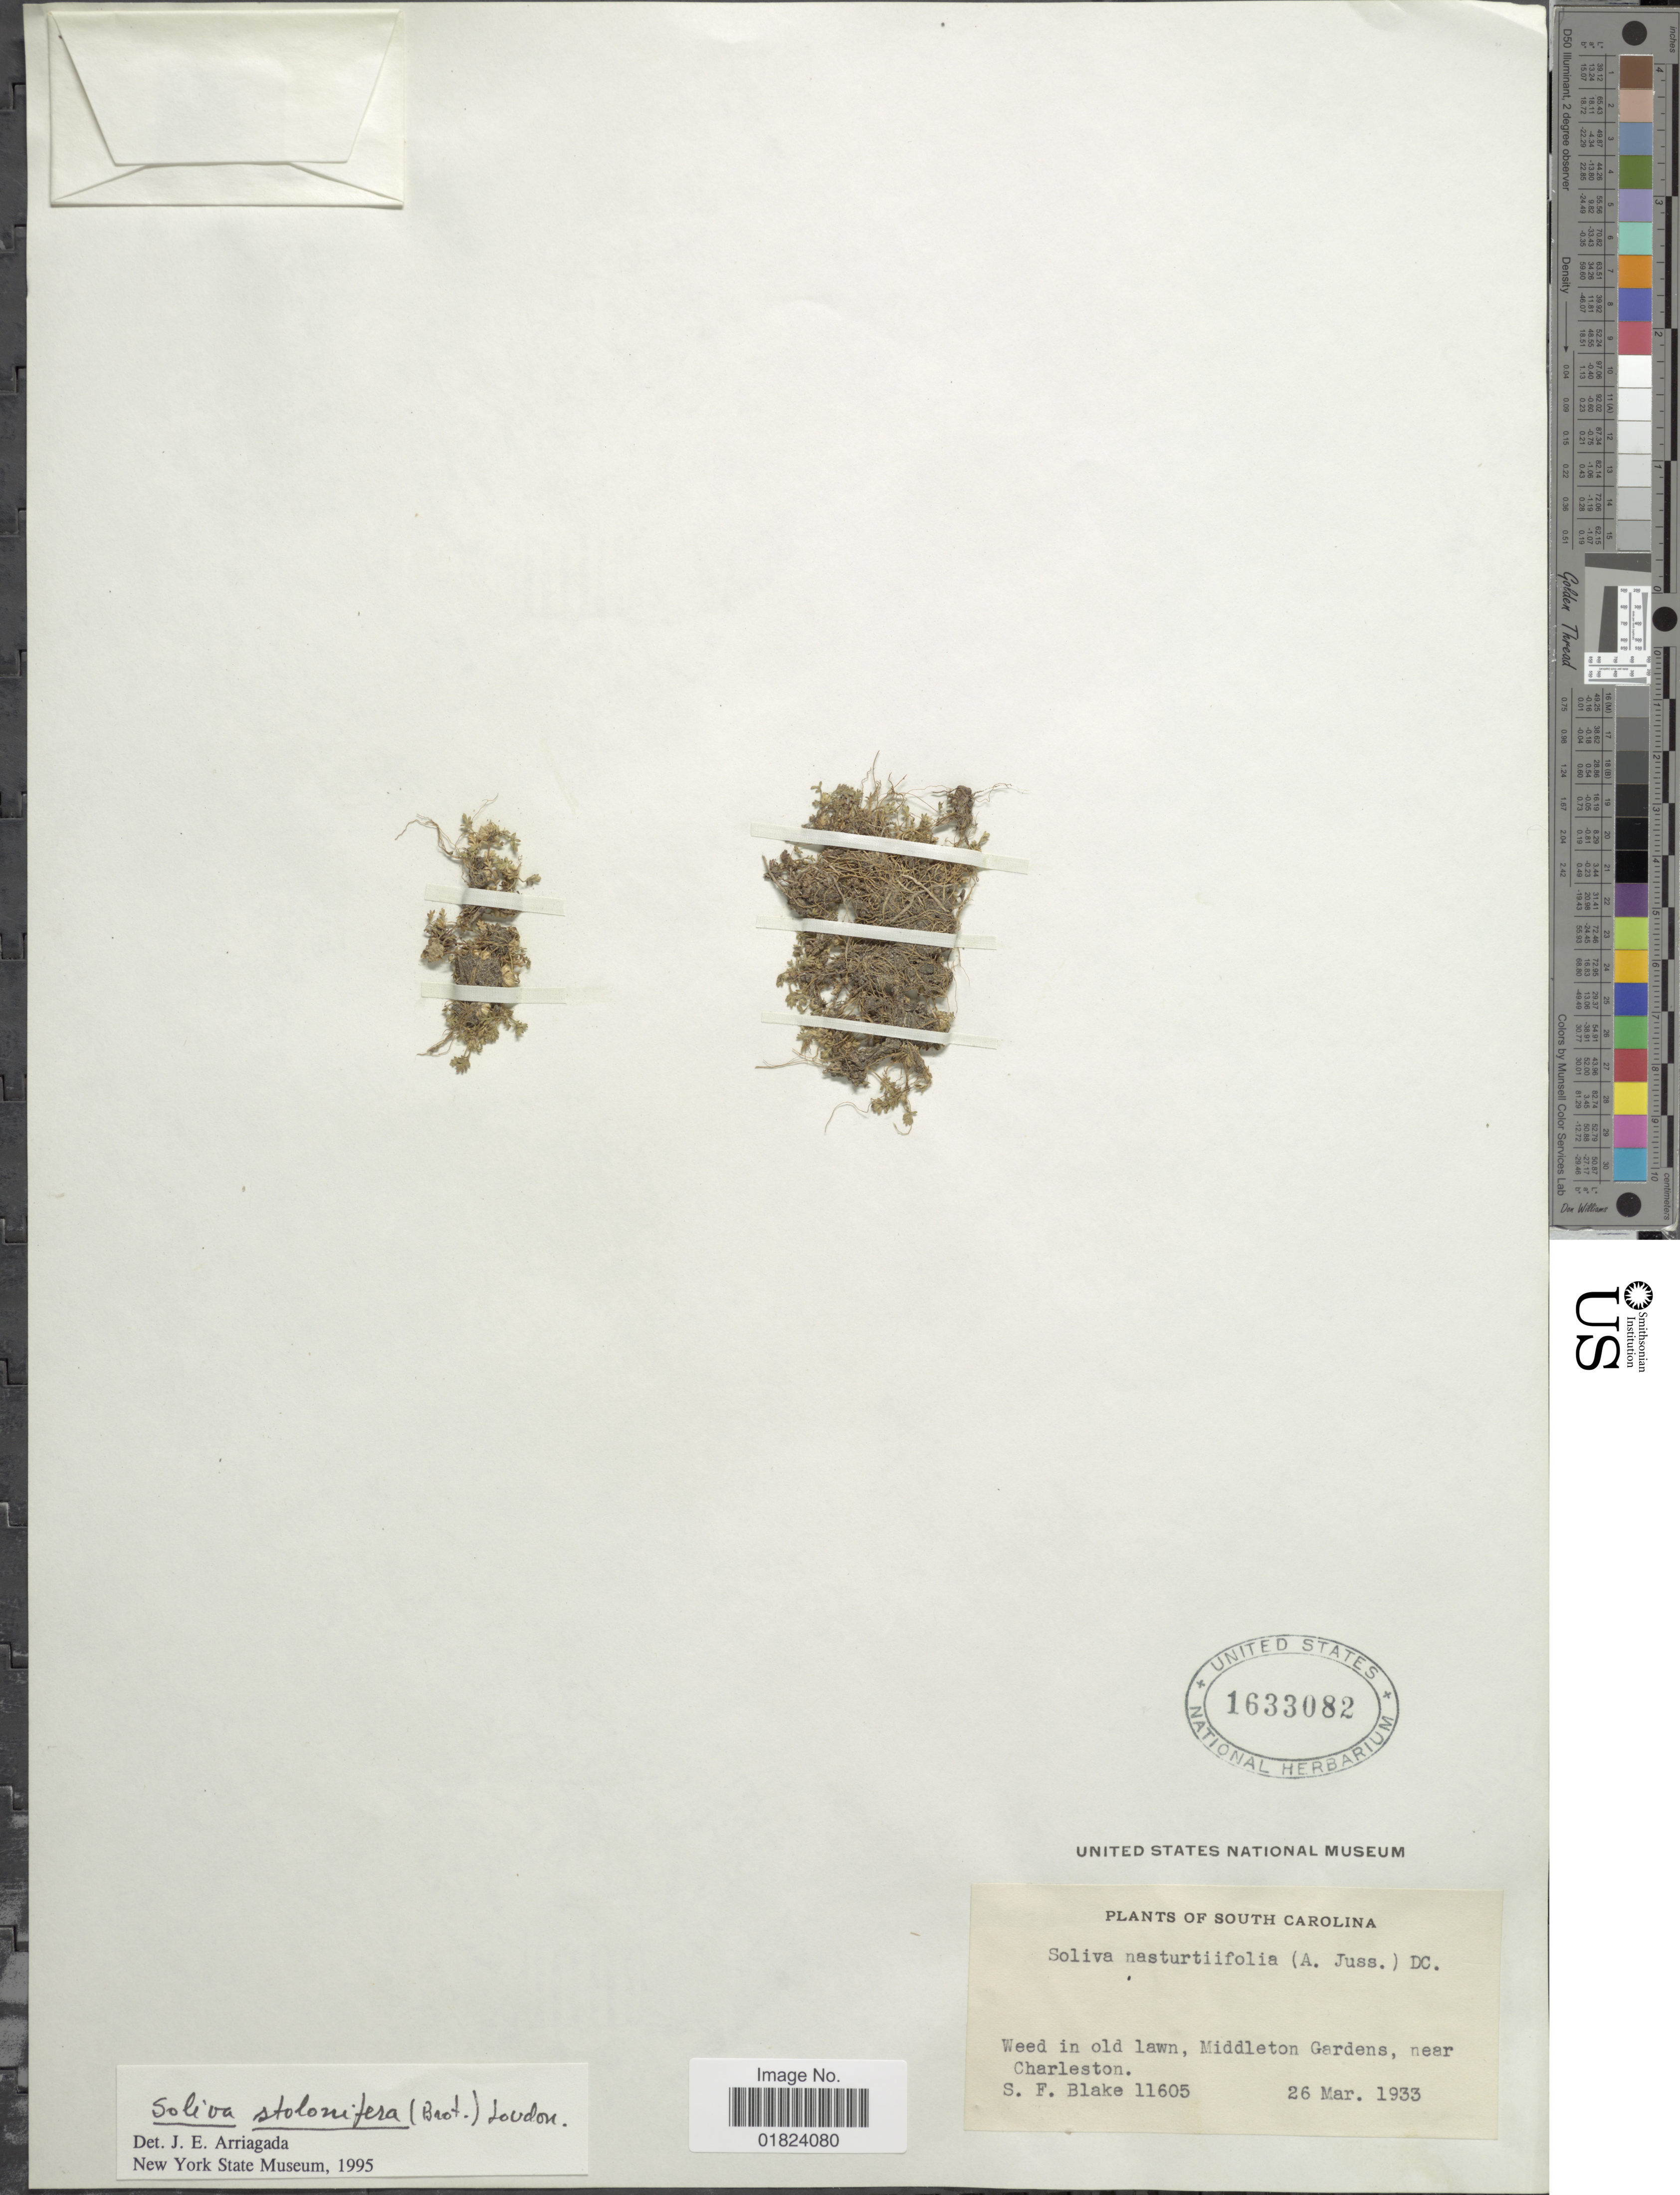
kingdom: Plantae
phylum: Tracheophyta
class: Magnoliopsida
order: Asterales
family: Asteraceae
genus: Soliva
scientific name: Soliva stolonifera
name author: (Brot.) Loudon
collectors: S. Blake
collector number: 11605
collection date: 1933-03-26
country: United States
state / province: South Carolina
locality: Weed in old lawn, Middleton Gardens, near Charleston.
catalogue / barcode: US 1633082